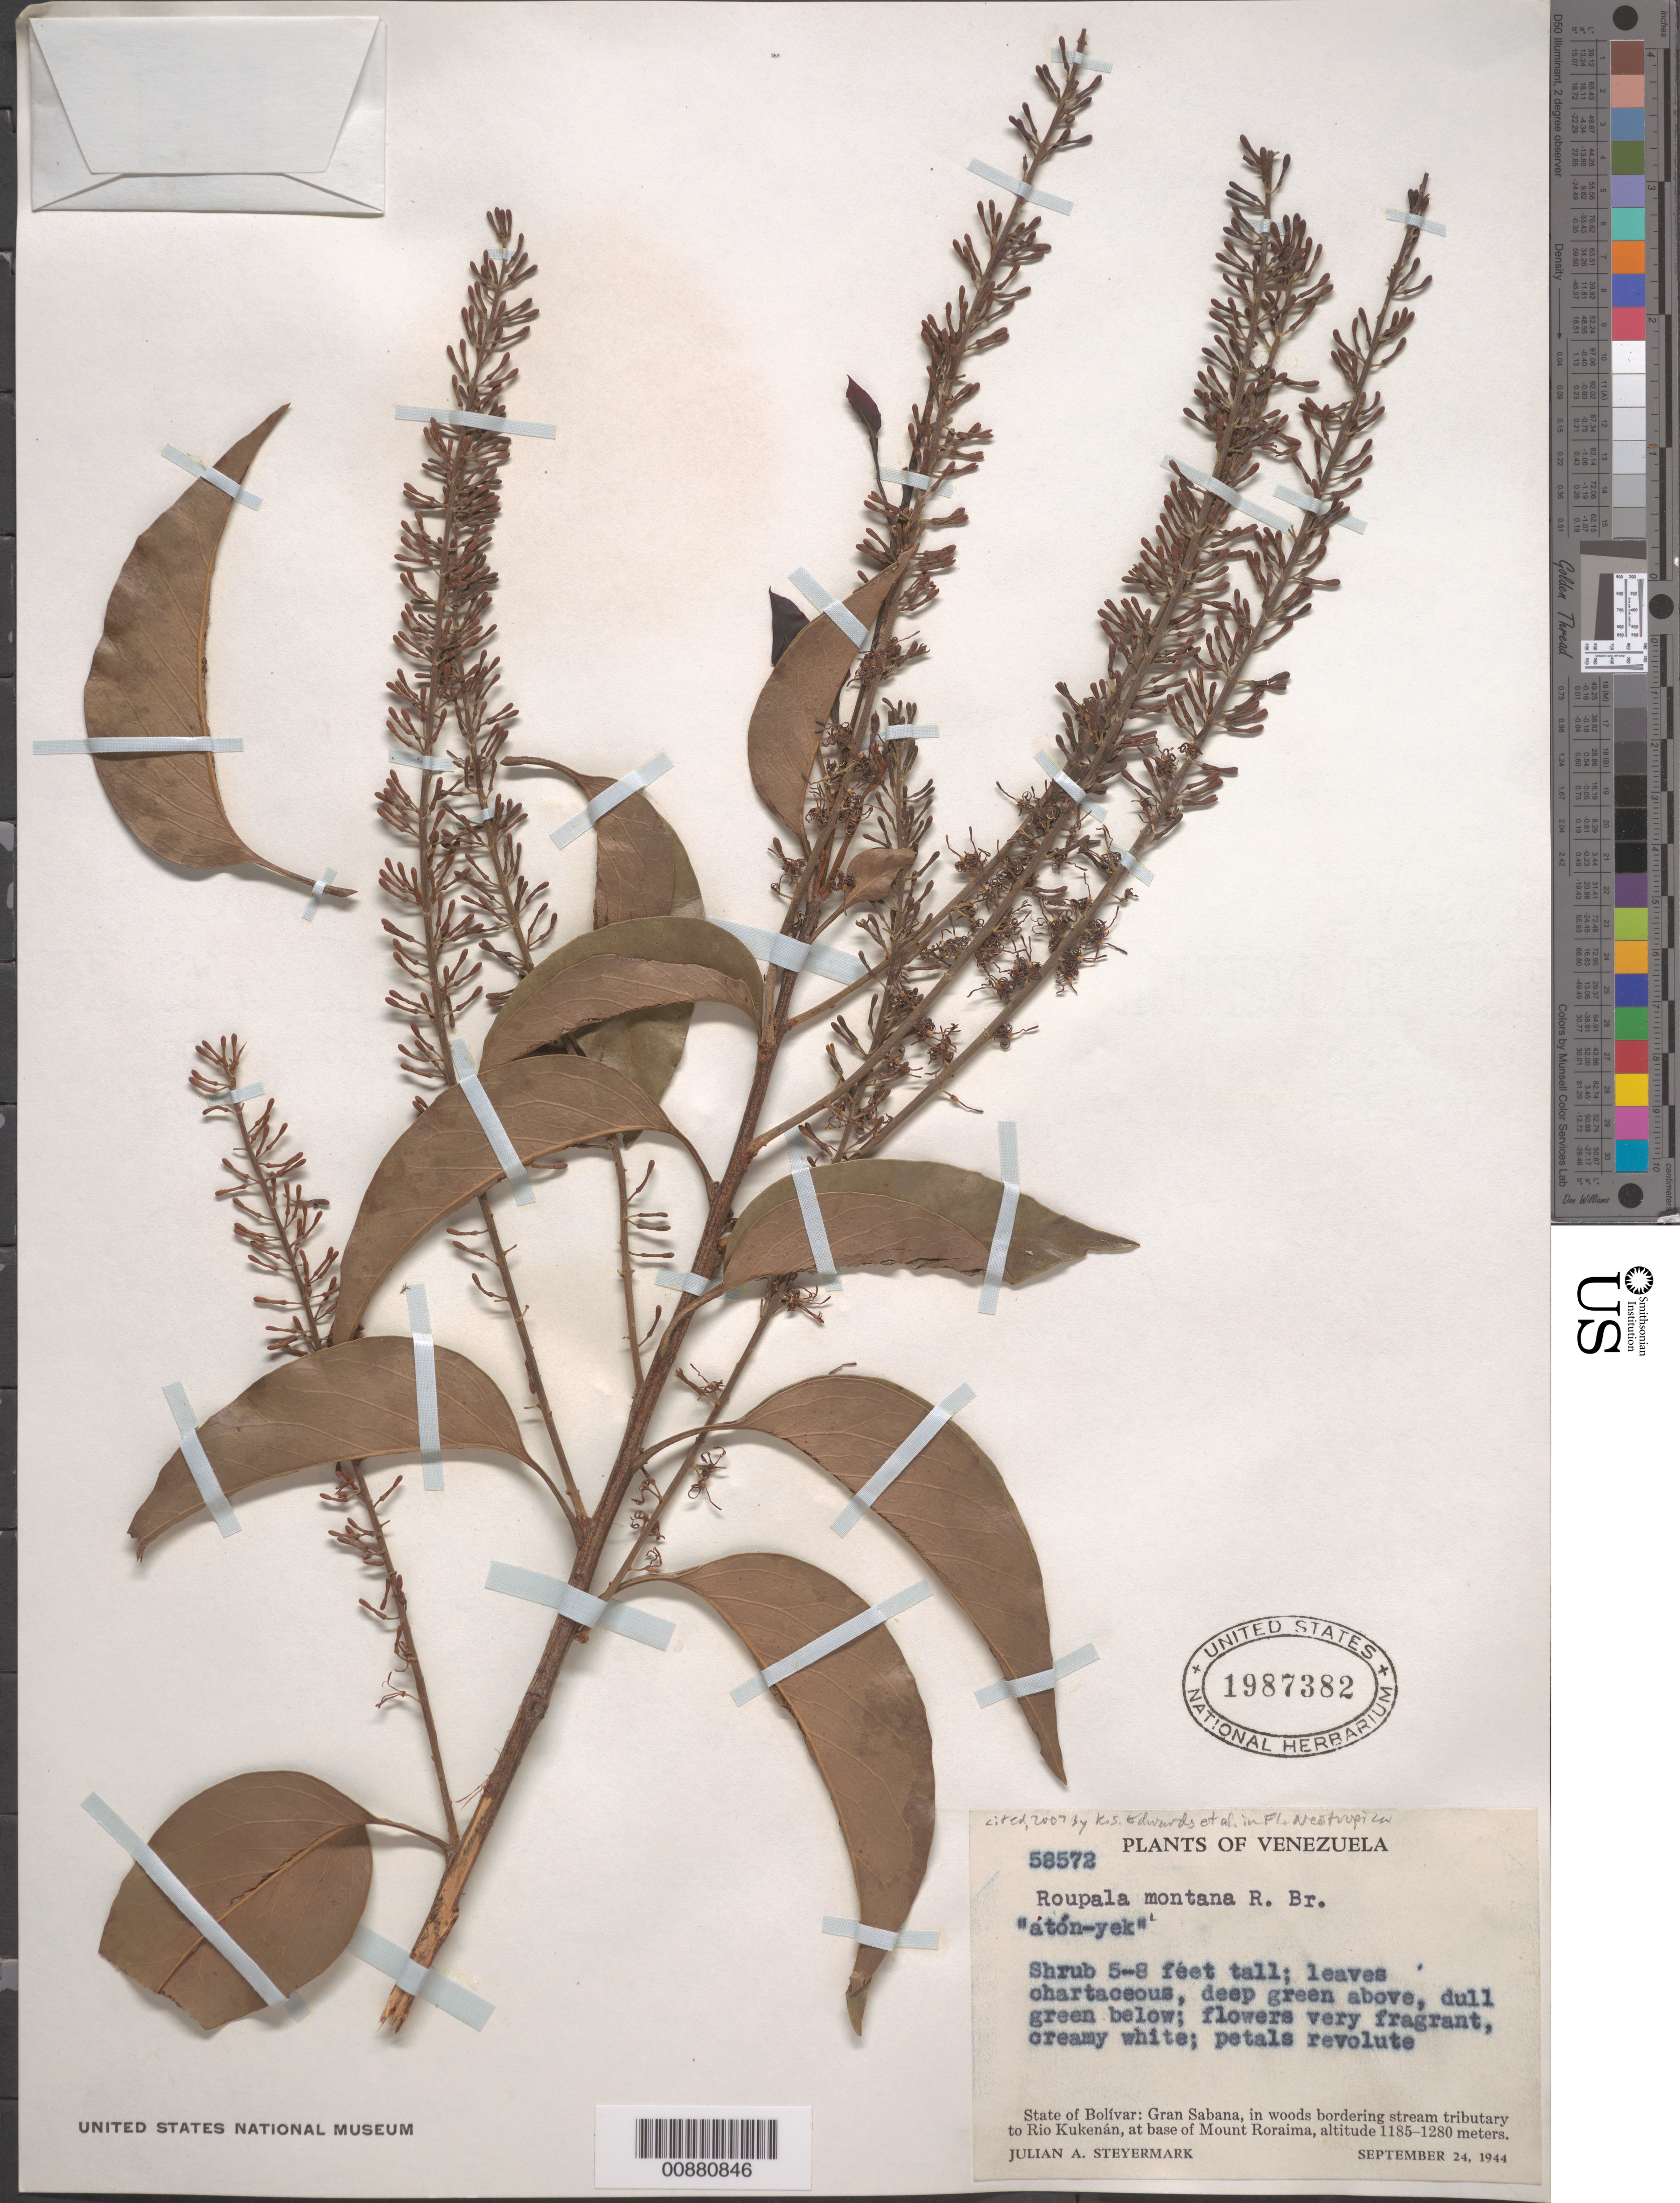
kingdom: Plantae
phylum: Tracheophyta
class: Magnoliopsida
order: Proteales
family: Proteaceae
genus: Roupala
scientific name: Roupala montana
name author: Aubl.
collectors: J. Steyermark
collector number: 58572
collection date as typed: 24-Sep-44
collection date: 1944-09-24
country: Venezuela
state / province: Bolívar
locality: Gran Sabana, along stream tributary of Río Kukenán, base of Mt. Roraima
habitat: Woods bordering stream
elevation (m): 1185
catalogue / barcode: US 1987382